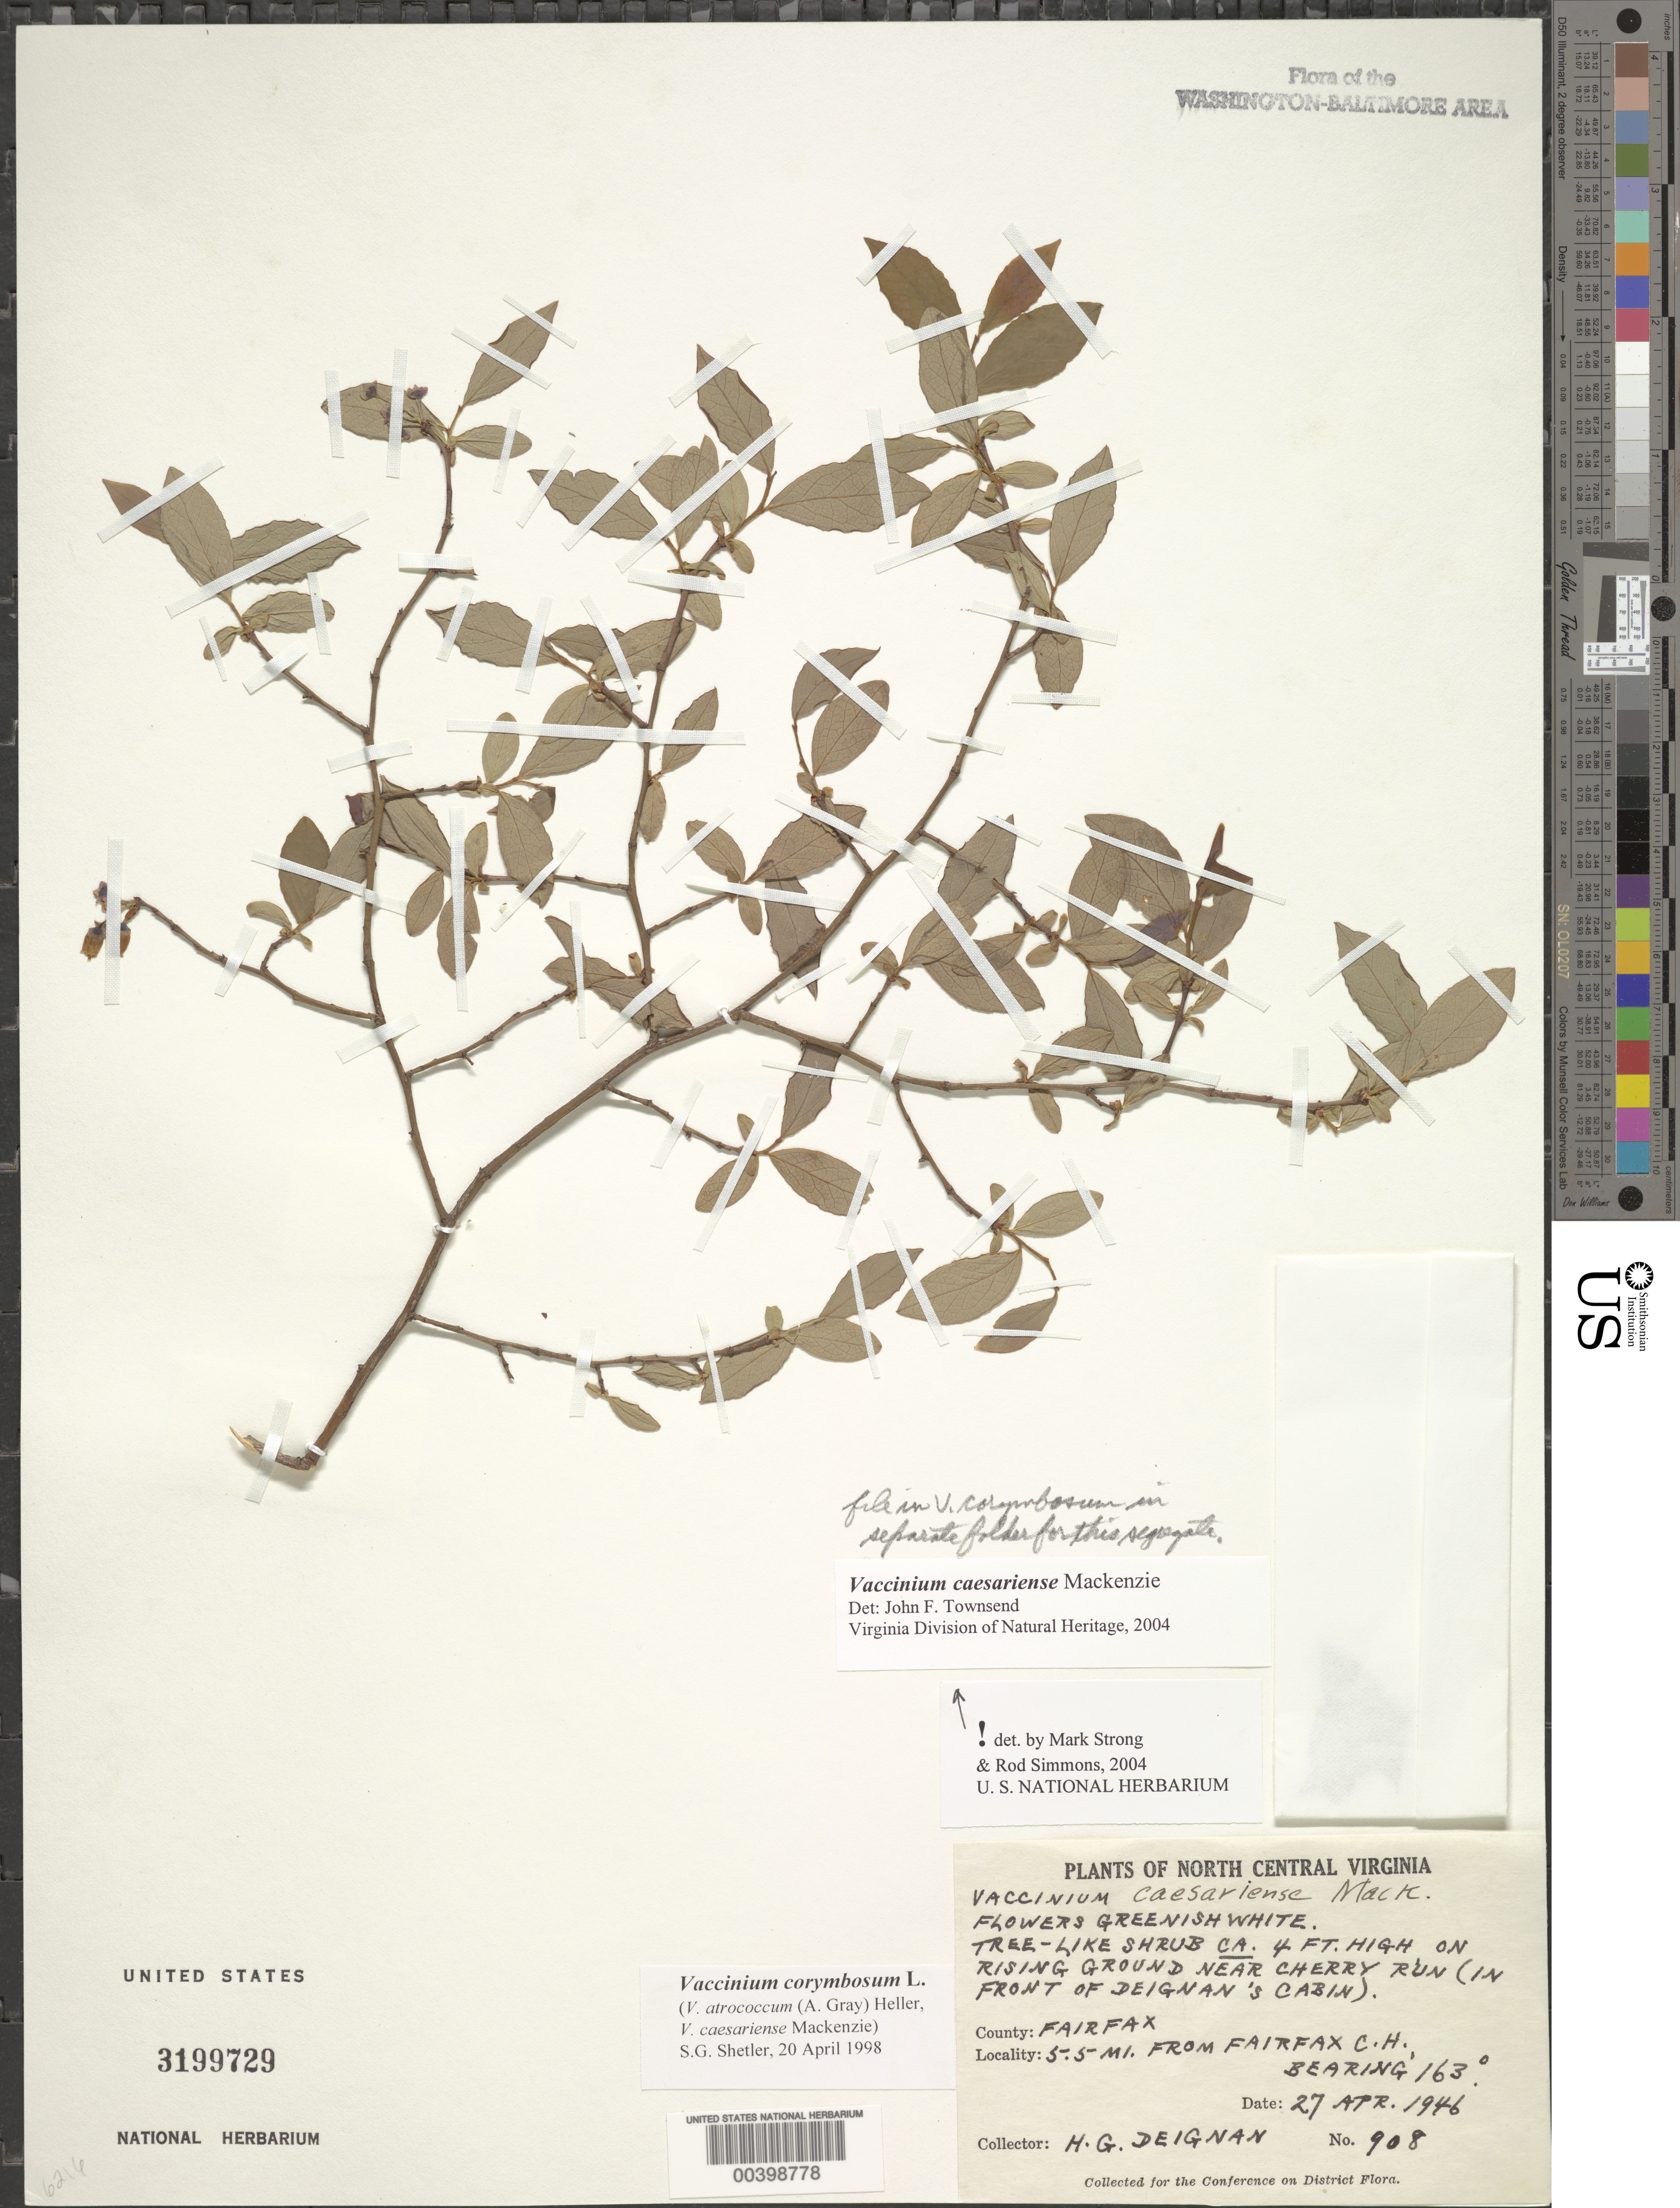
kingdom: Plantae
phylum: Tracheophyta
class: Magnoliopsida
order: Ericales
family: Ericaceae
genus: Vaccinium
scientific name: Vaccinium corymbosum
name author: L.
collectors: H. Deignan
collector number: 908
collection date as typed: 27 Apr 1946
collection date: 1946-04-27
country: United States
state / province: Virginia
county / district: Fairfax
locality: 5.5 Mi from Fairfax County Court House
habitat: On rising ground near run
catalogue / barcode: US 3199729